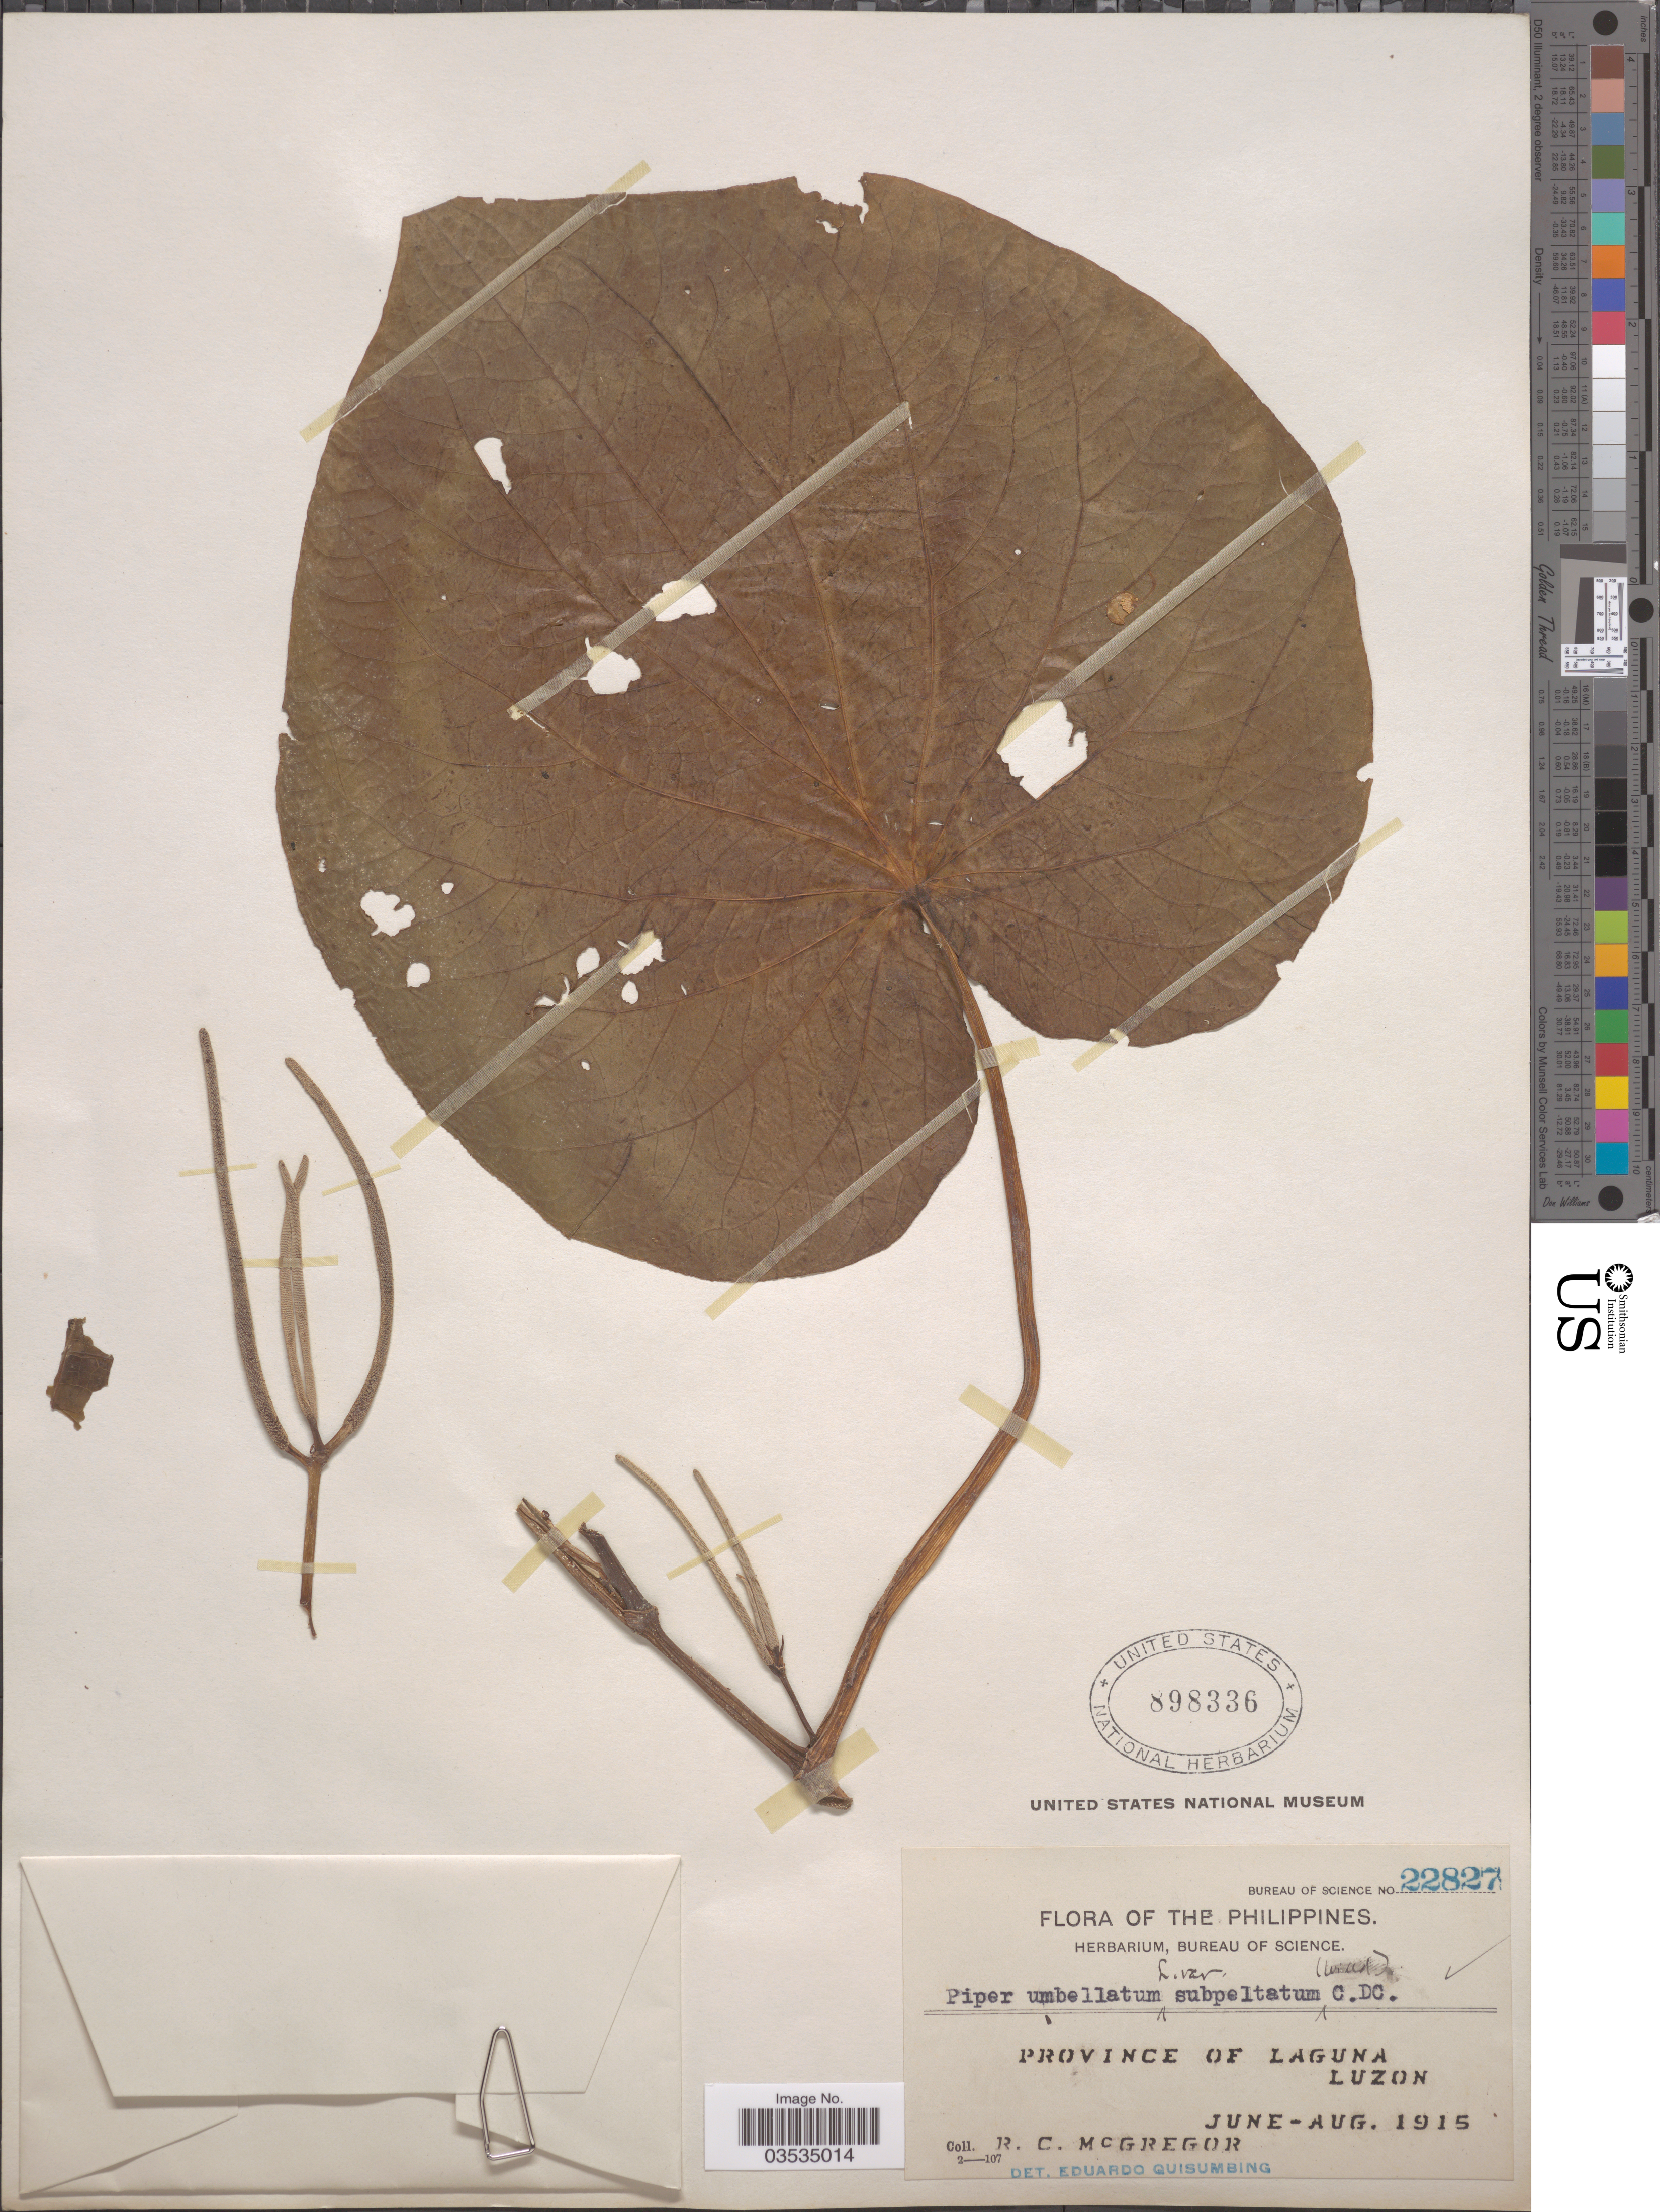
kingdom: Plantae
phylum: Tracheophyta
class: Magnoliopsida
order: Piperales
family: Piperaceae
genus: Piper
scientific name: Piper umbellatum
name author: L.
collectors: R. C. McGregor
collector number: Bureau of Science 22827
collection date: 1915-06/1915-08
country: Philippines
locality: Province of Laguna. Luzon.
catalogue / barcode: US 898336